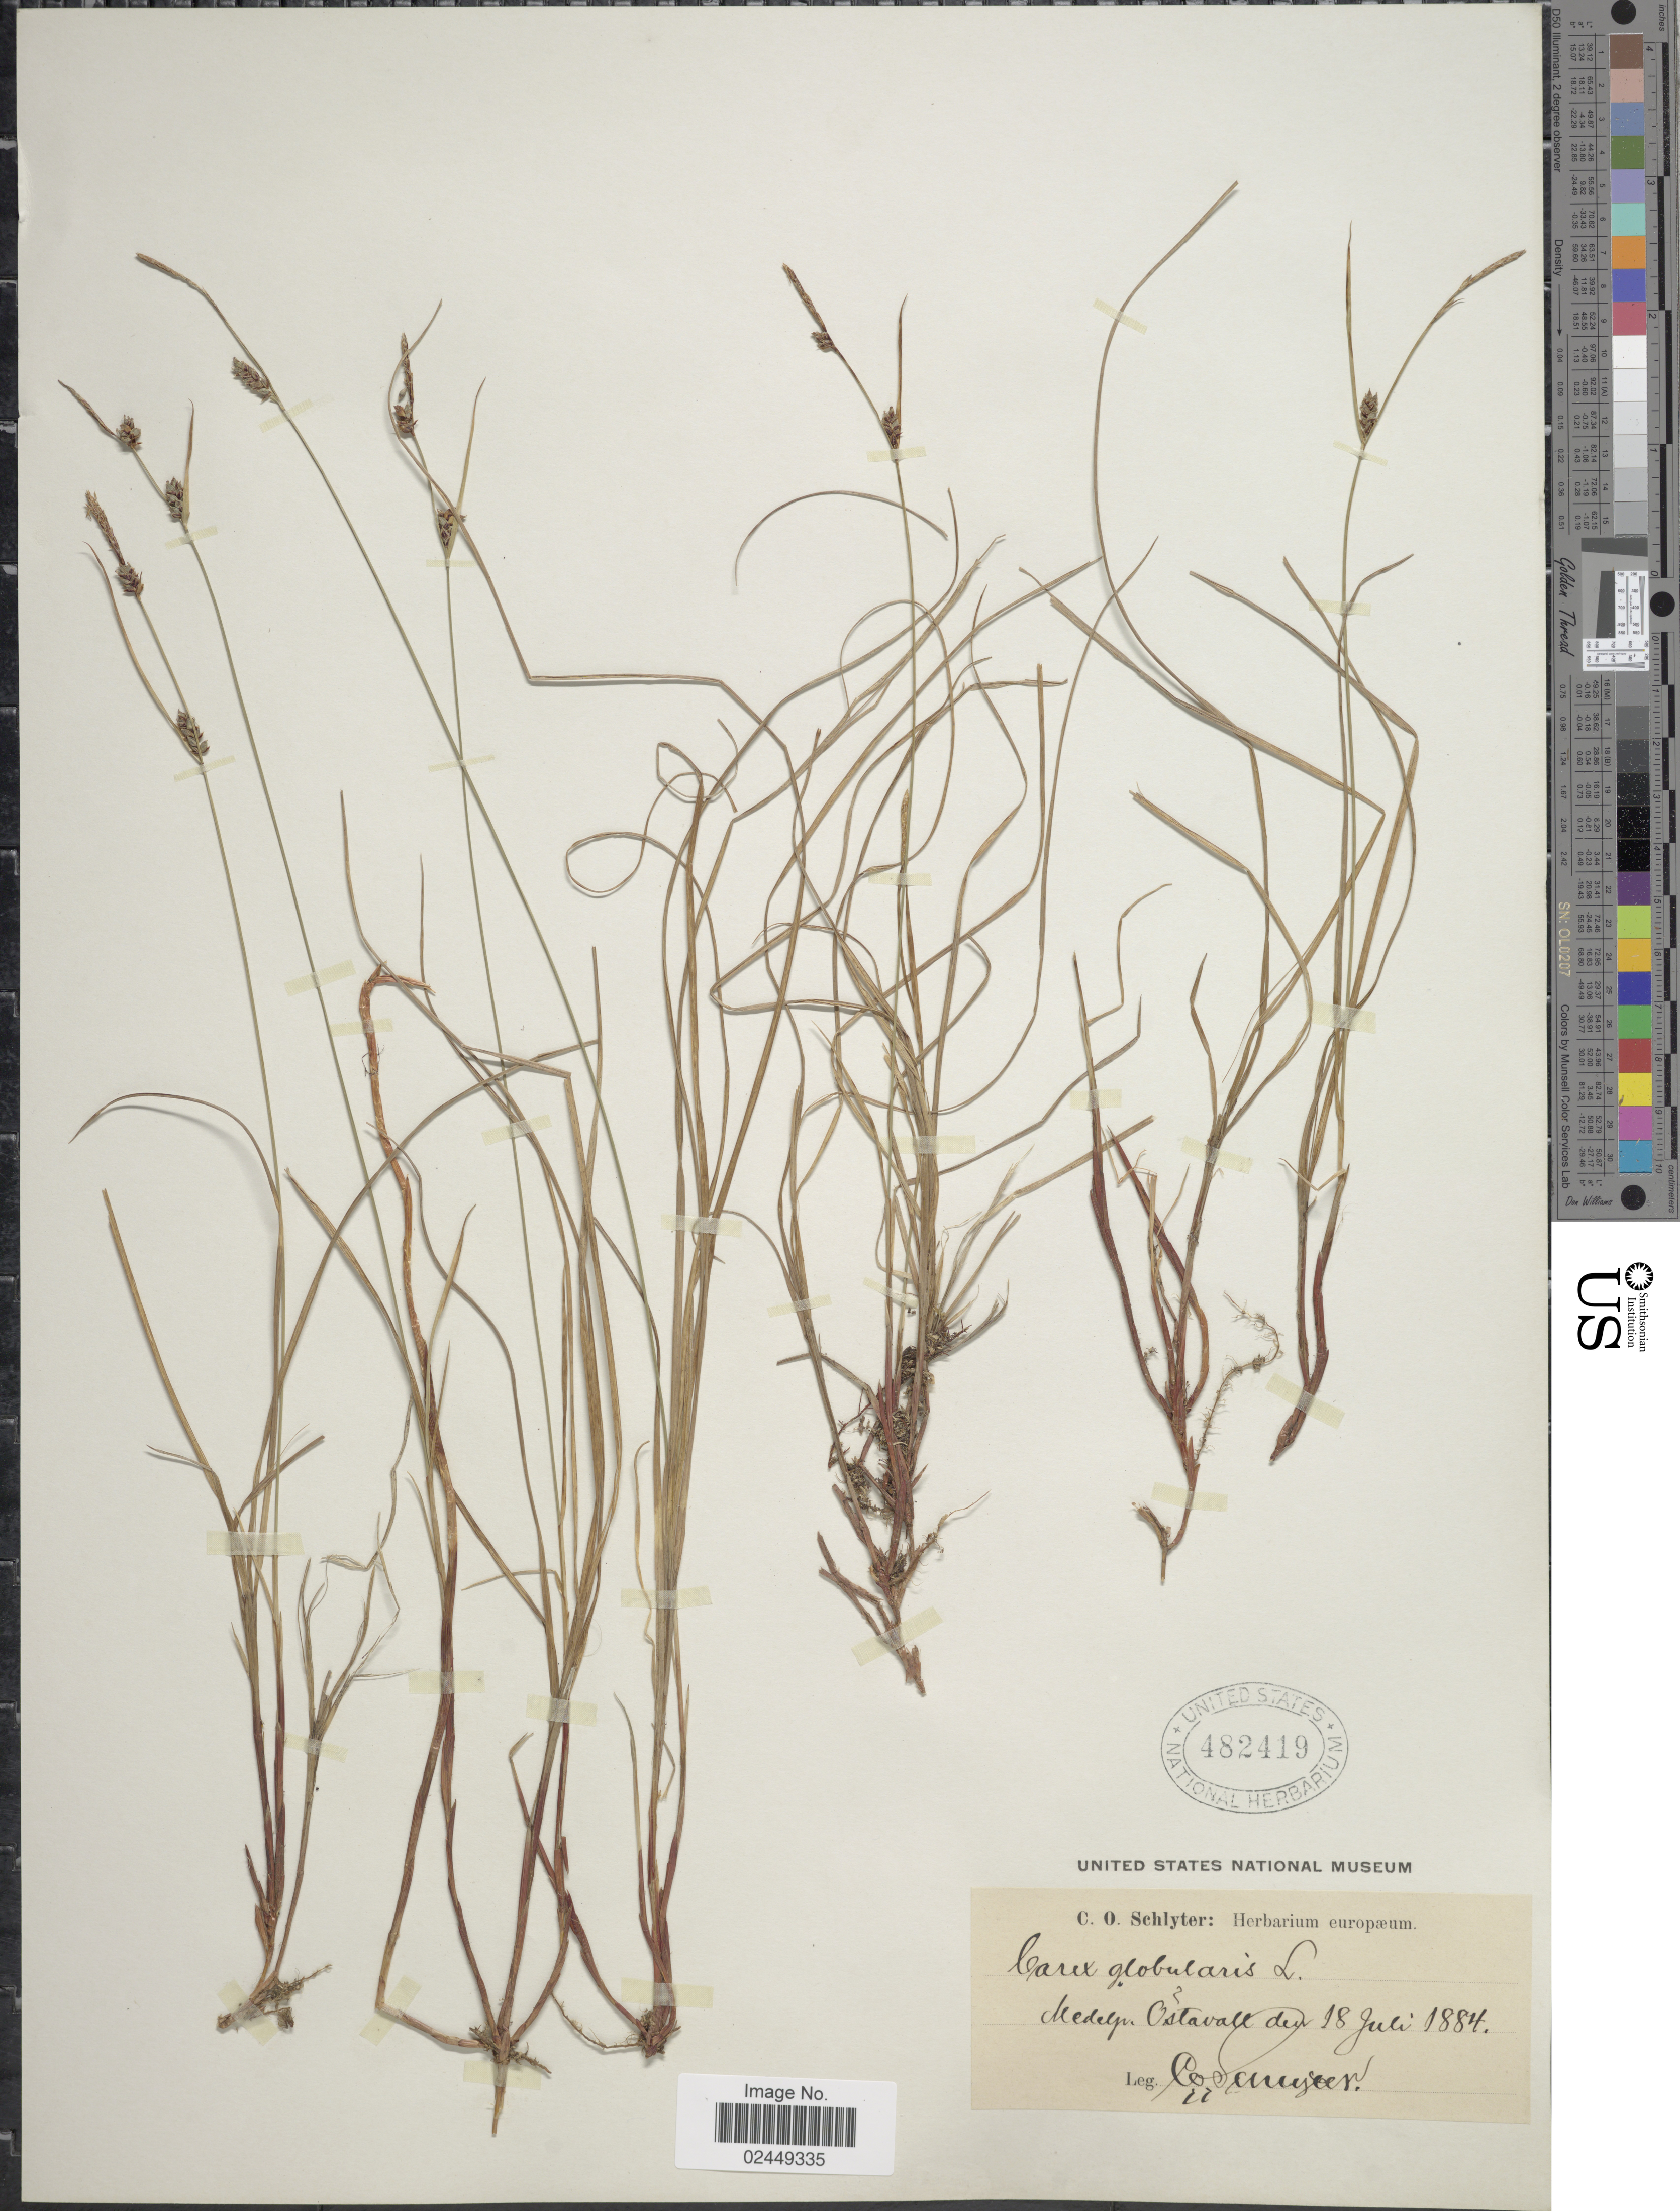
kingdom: Plantae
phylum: Tracheophyta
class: Liliopsida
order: Poales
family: Cyperaceae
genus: Carex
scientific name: Carex globularis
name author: L.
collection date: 1884-07-18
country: Sweden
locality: Medelp. Ostavall.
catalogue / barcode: US 482419